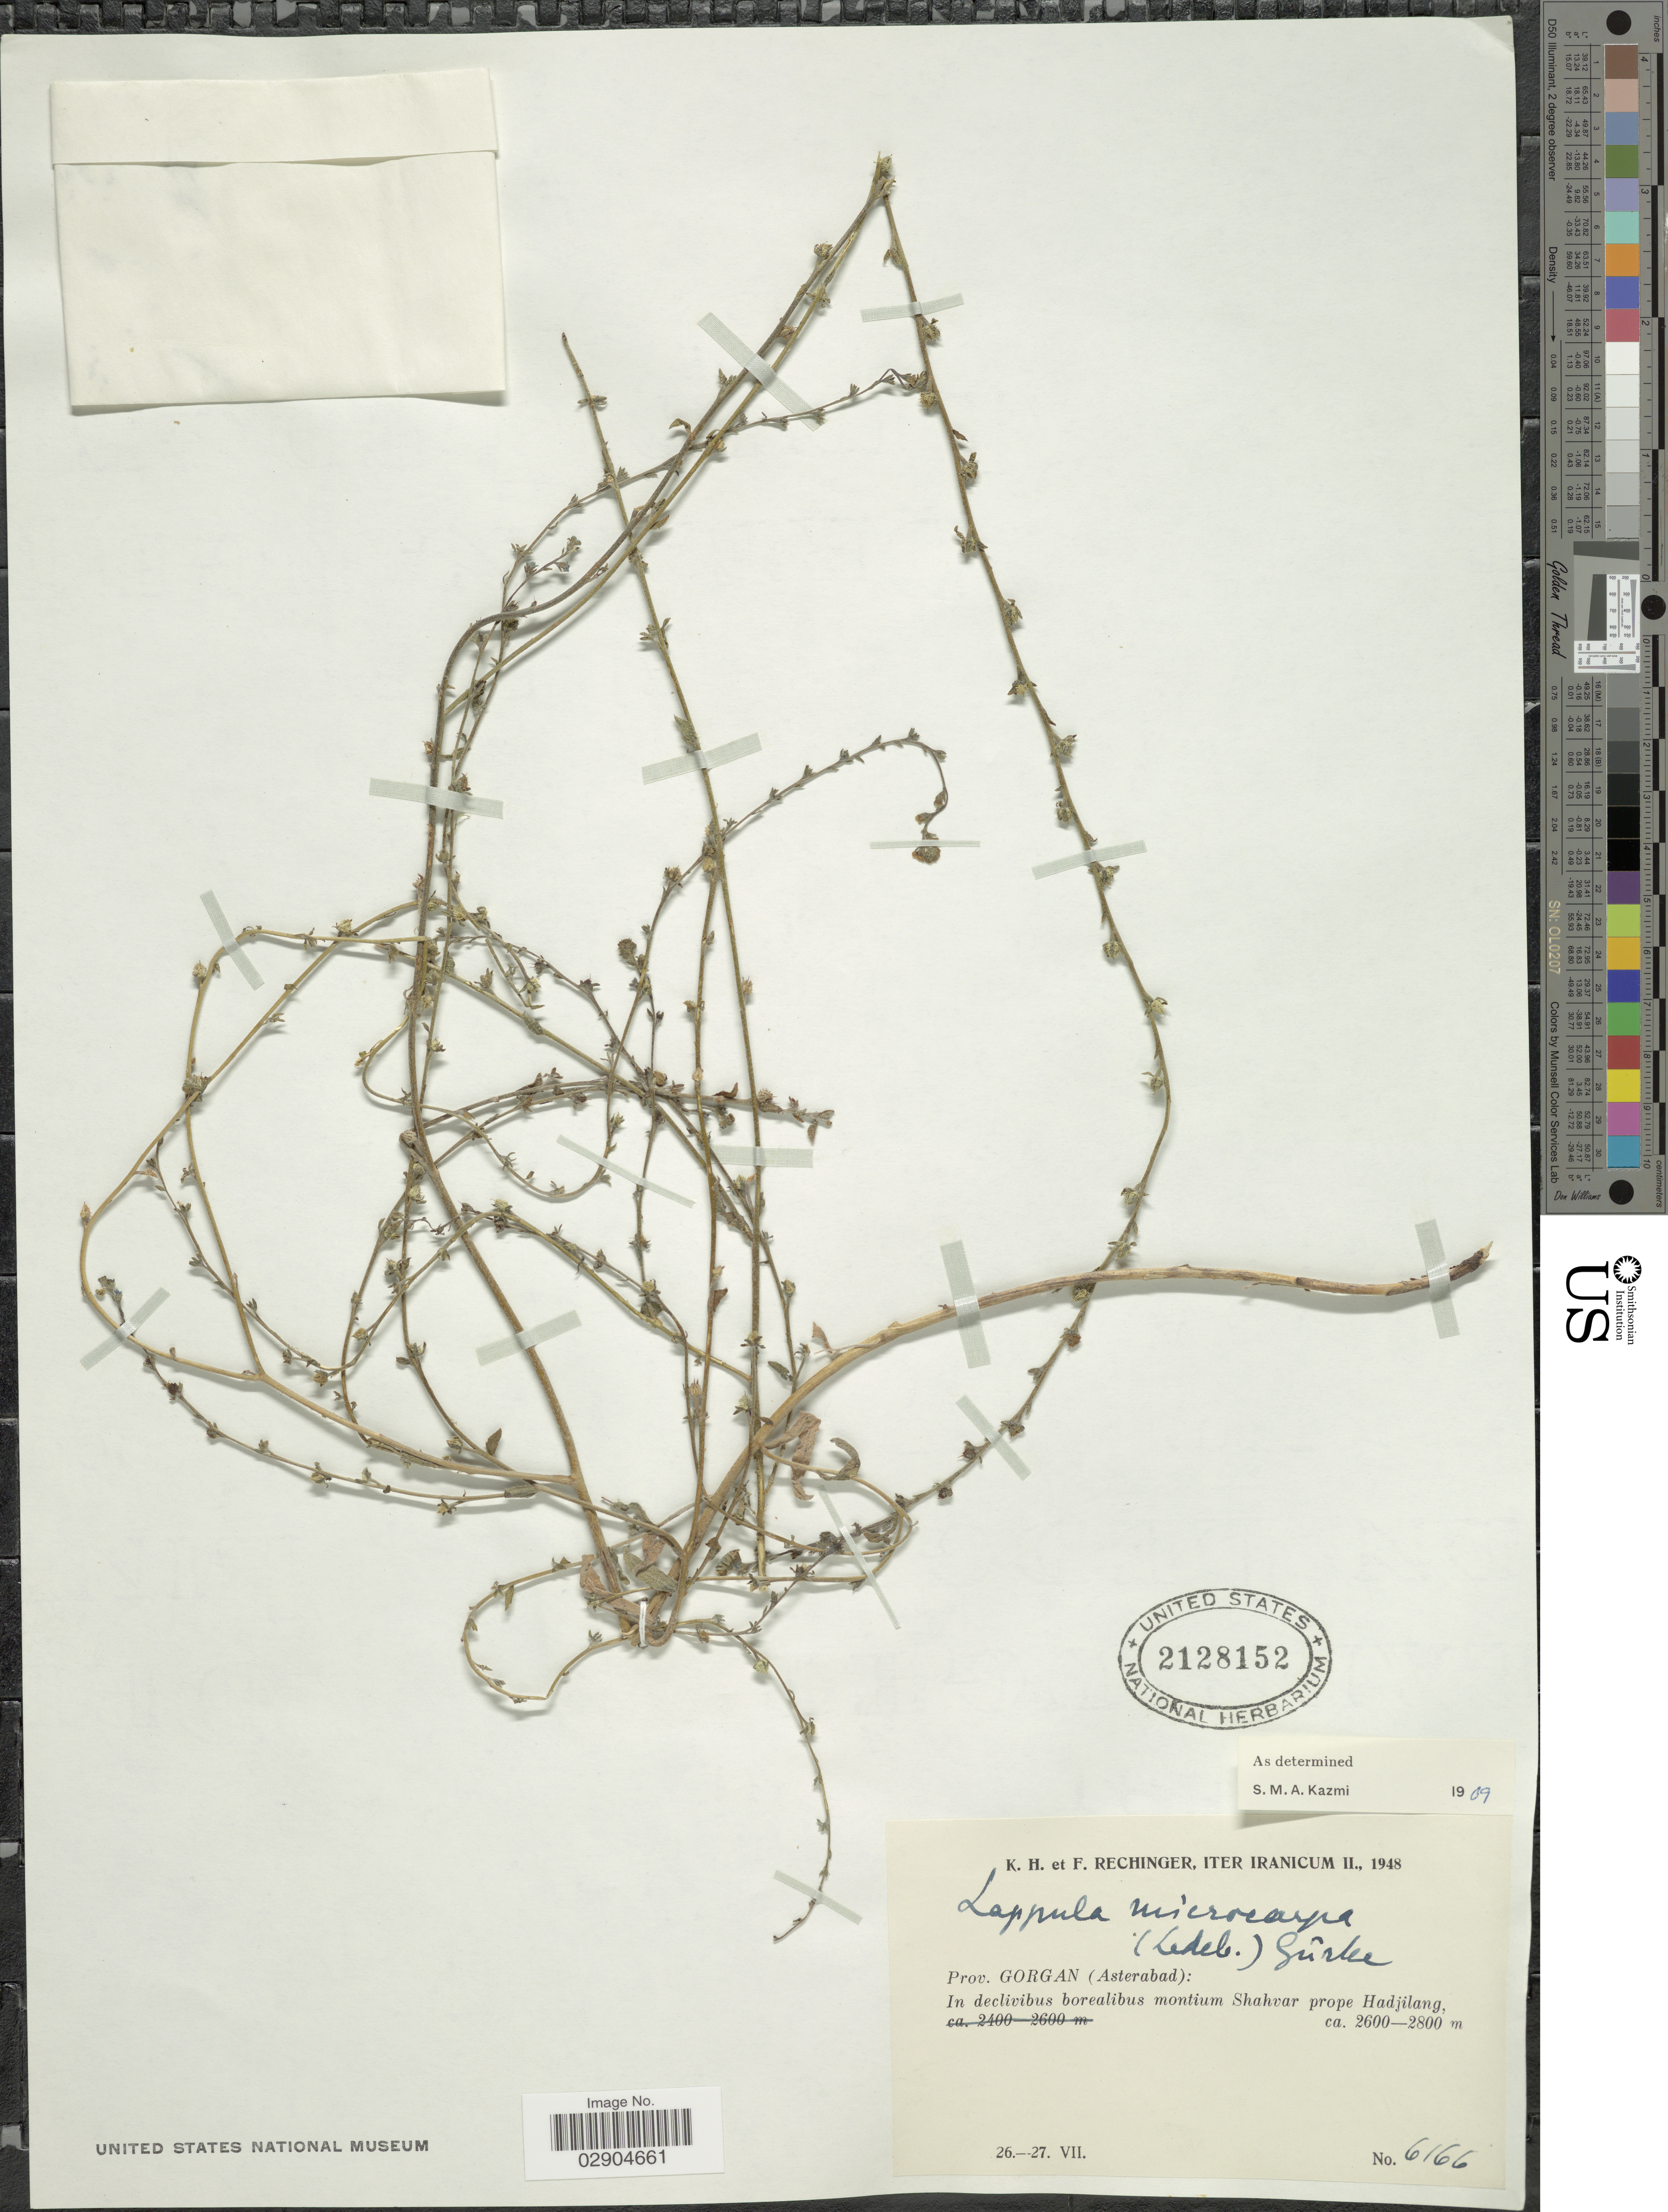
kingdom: Plantae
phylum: Tracheophyta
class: Magnoliopsida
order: Boraginales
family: Boraginaceae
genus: Lappula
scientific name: Lappula microcarpa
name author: (Ledeb.) Gürke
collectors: K. H. Rechinger & F. Rechinger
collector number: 6166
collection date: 1948-07-26/1948-07-27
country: Iran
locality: Prov. Gorgan (Asterabad): In declivibus borealibus montium Shahvar prope Hadjilang.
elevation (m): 2600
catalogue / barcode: US 2128152